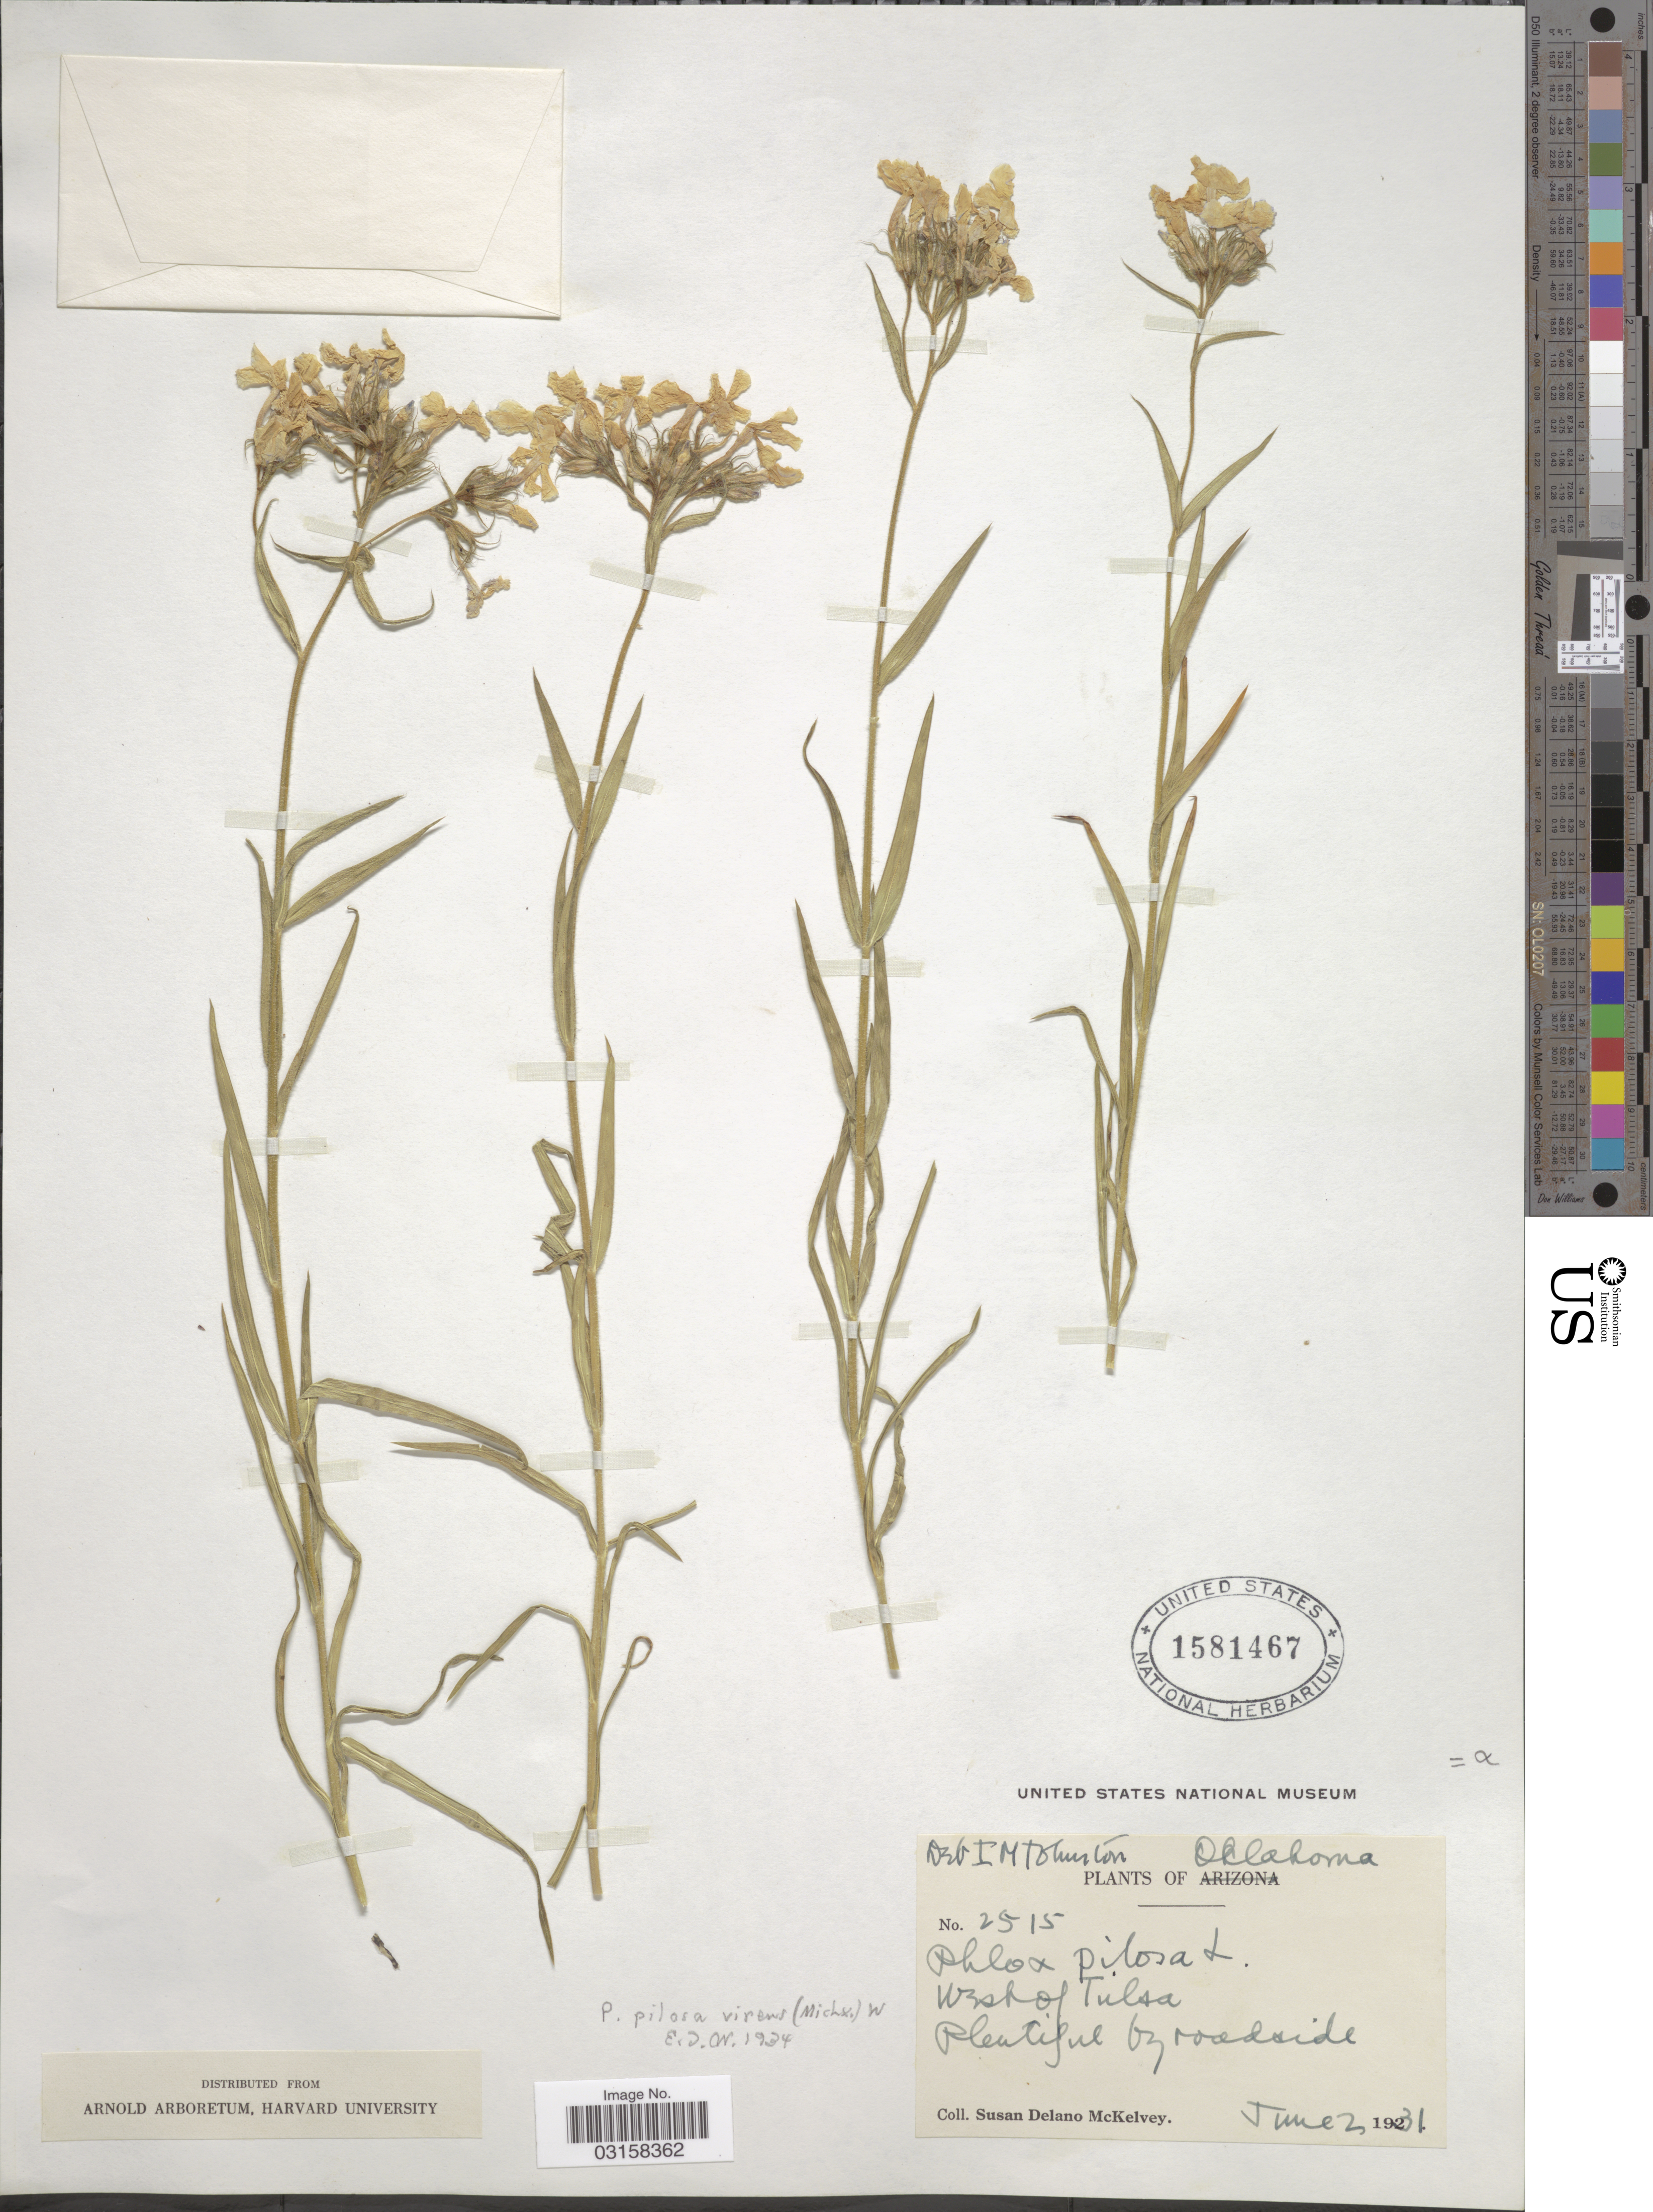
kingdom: Plantae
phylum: Tracheophyta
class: Magnoliopsida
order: Ericales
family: Polemoniaceae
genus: Phlox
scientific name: Phlox pilosa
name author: L.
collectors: S. A. McKelvey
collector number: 2515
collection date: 1931-06-02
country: United States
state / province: Oklahoma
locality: West of Tulsa. Plentiful by roadside.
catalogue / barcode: US 1581467